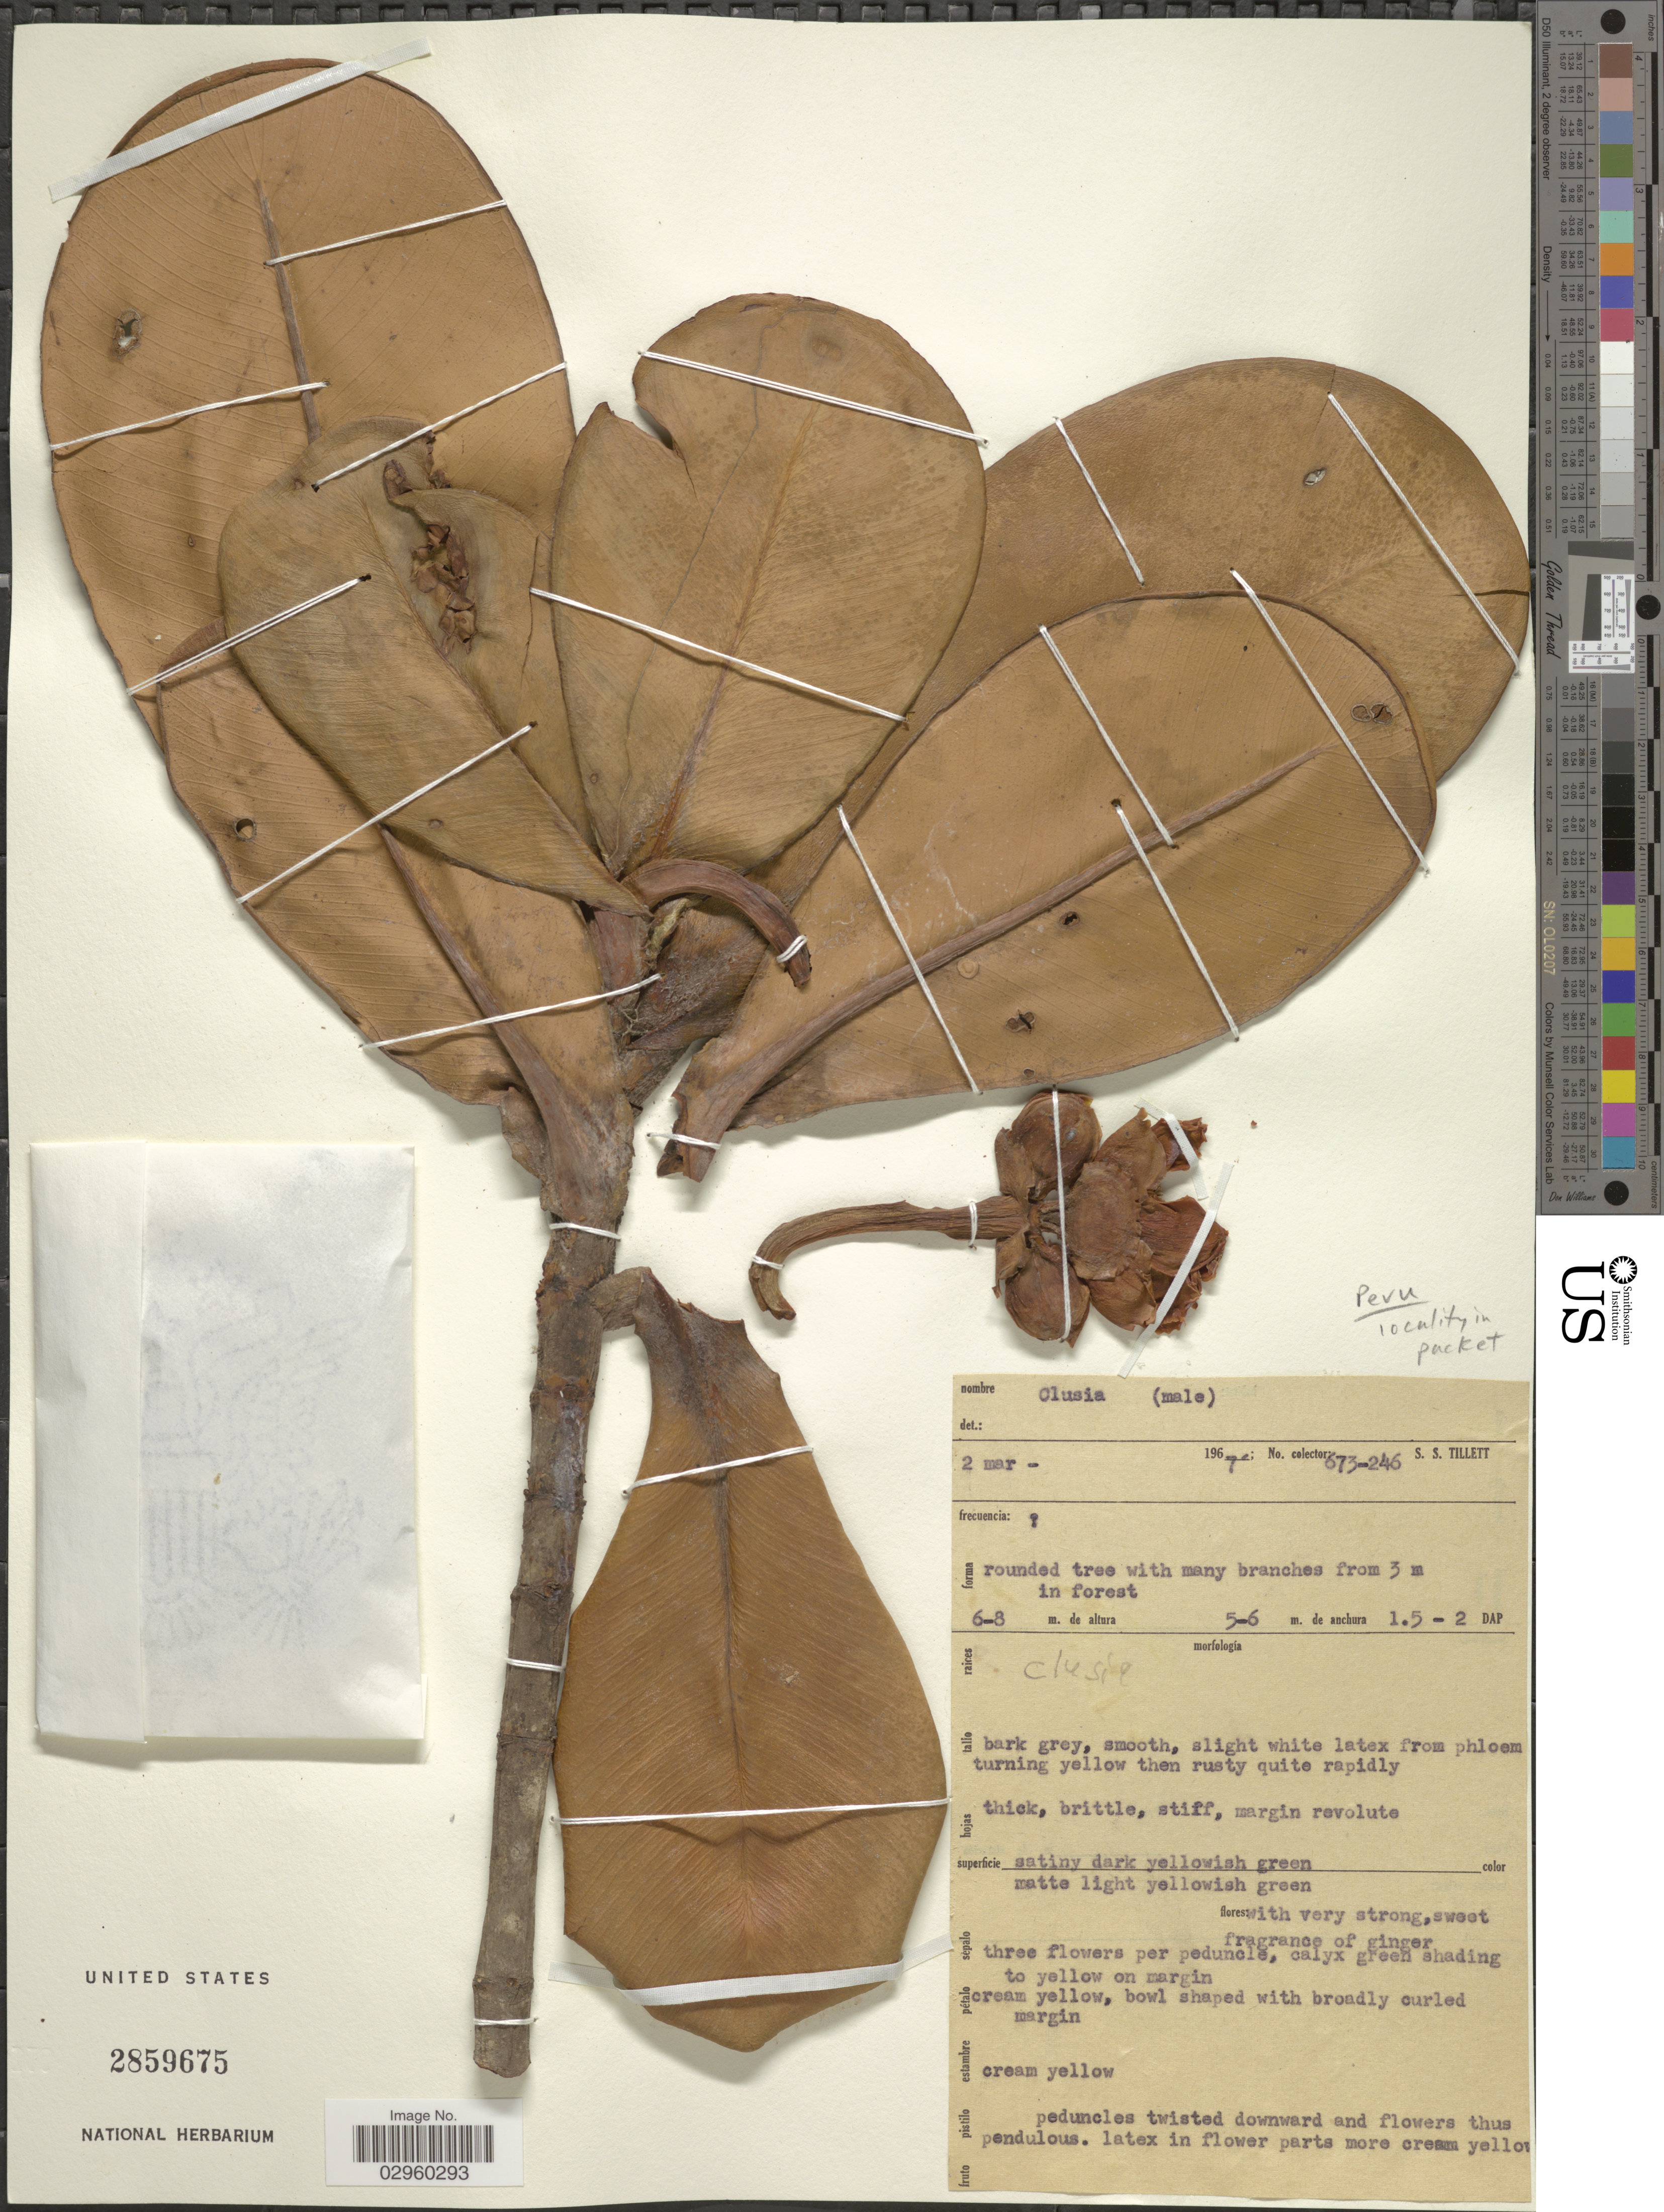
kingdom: Plantae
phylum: Tracheophyta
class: Magnoliopsida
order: Malpighiales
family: Clusiaceae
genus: Clusia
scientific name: Clusia sp.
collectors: S. S. Tillett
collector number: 673-246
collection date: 1967-03-02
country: Peru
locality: Packet.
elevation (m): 6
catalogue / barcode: US 2859675